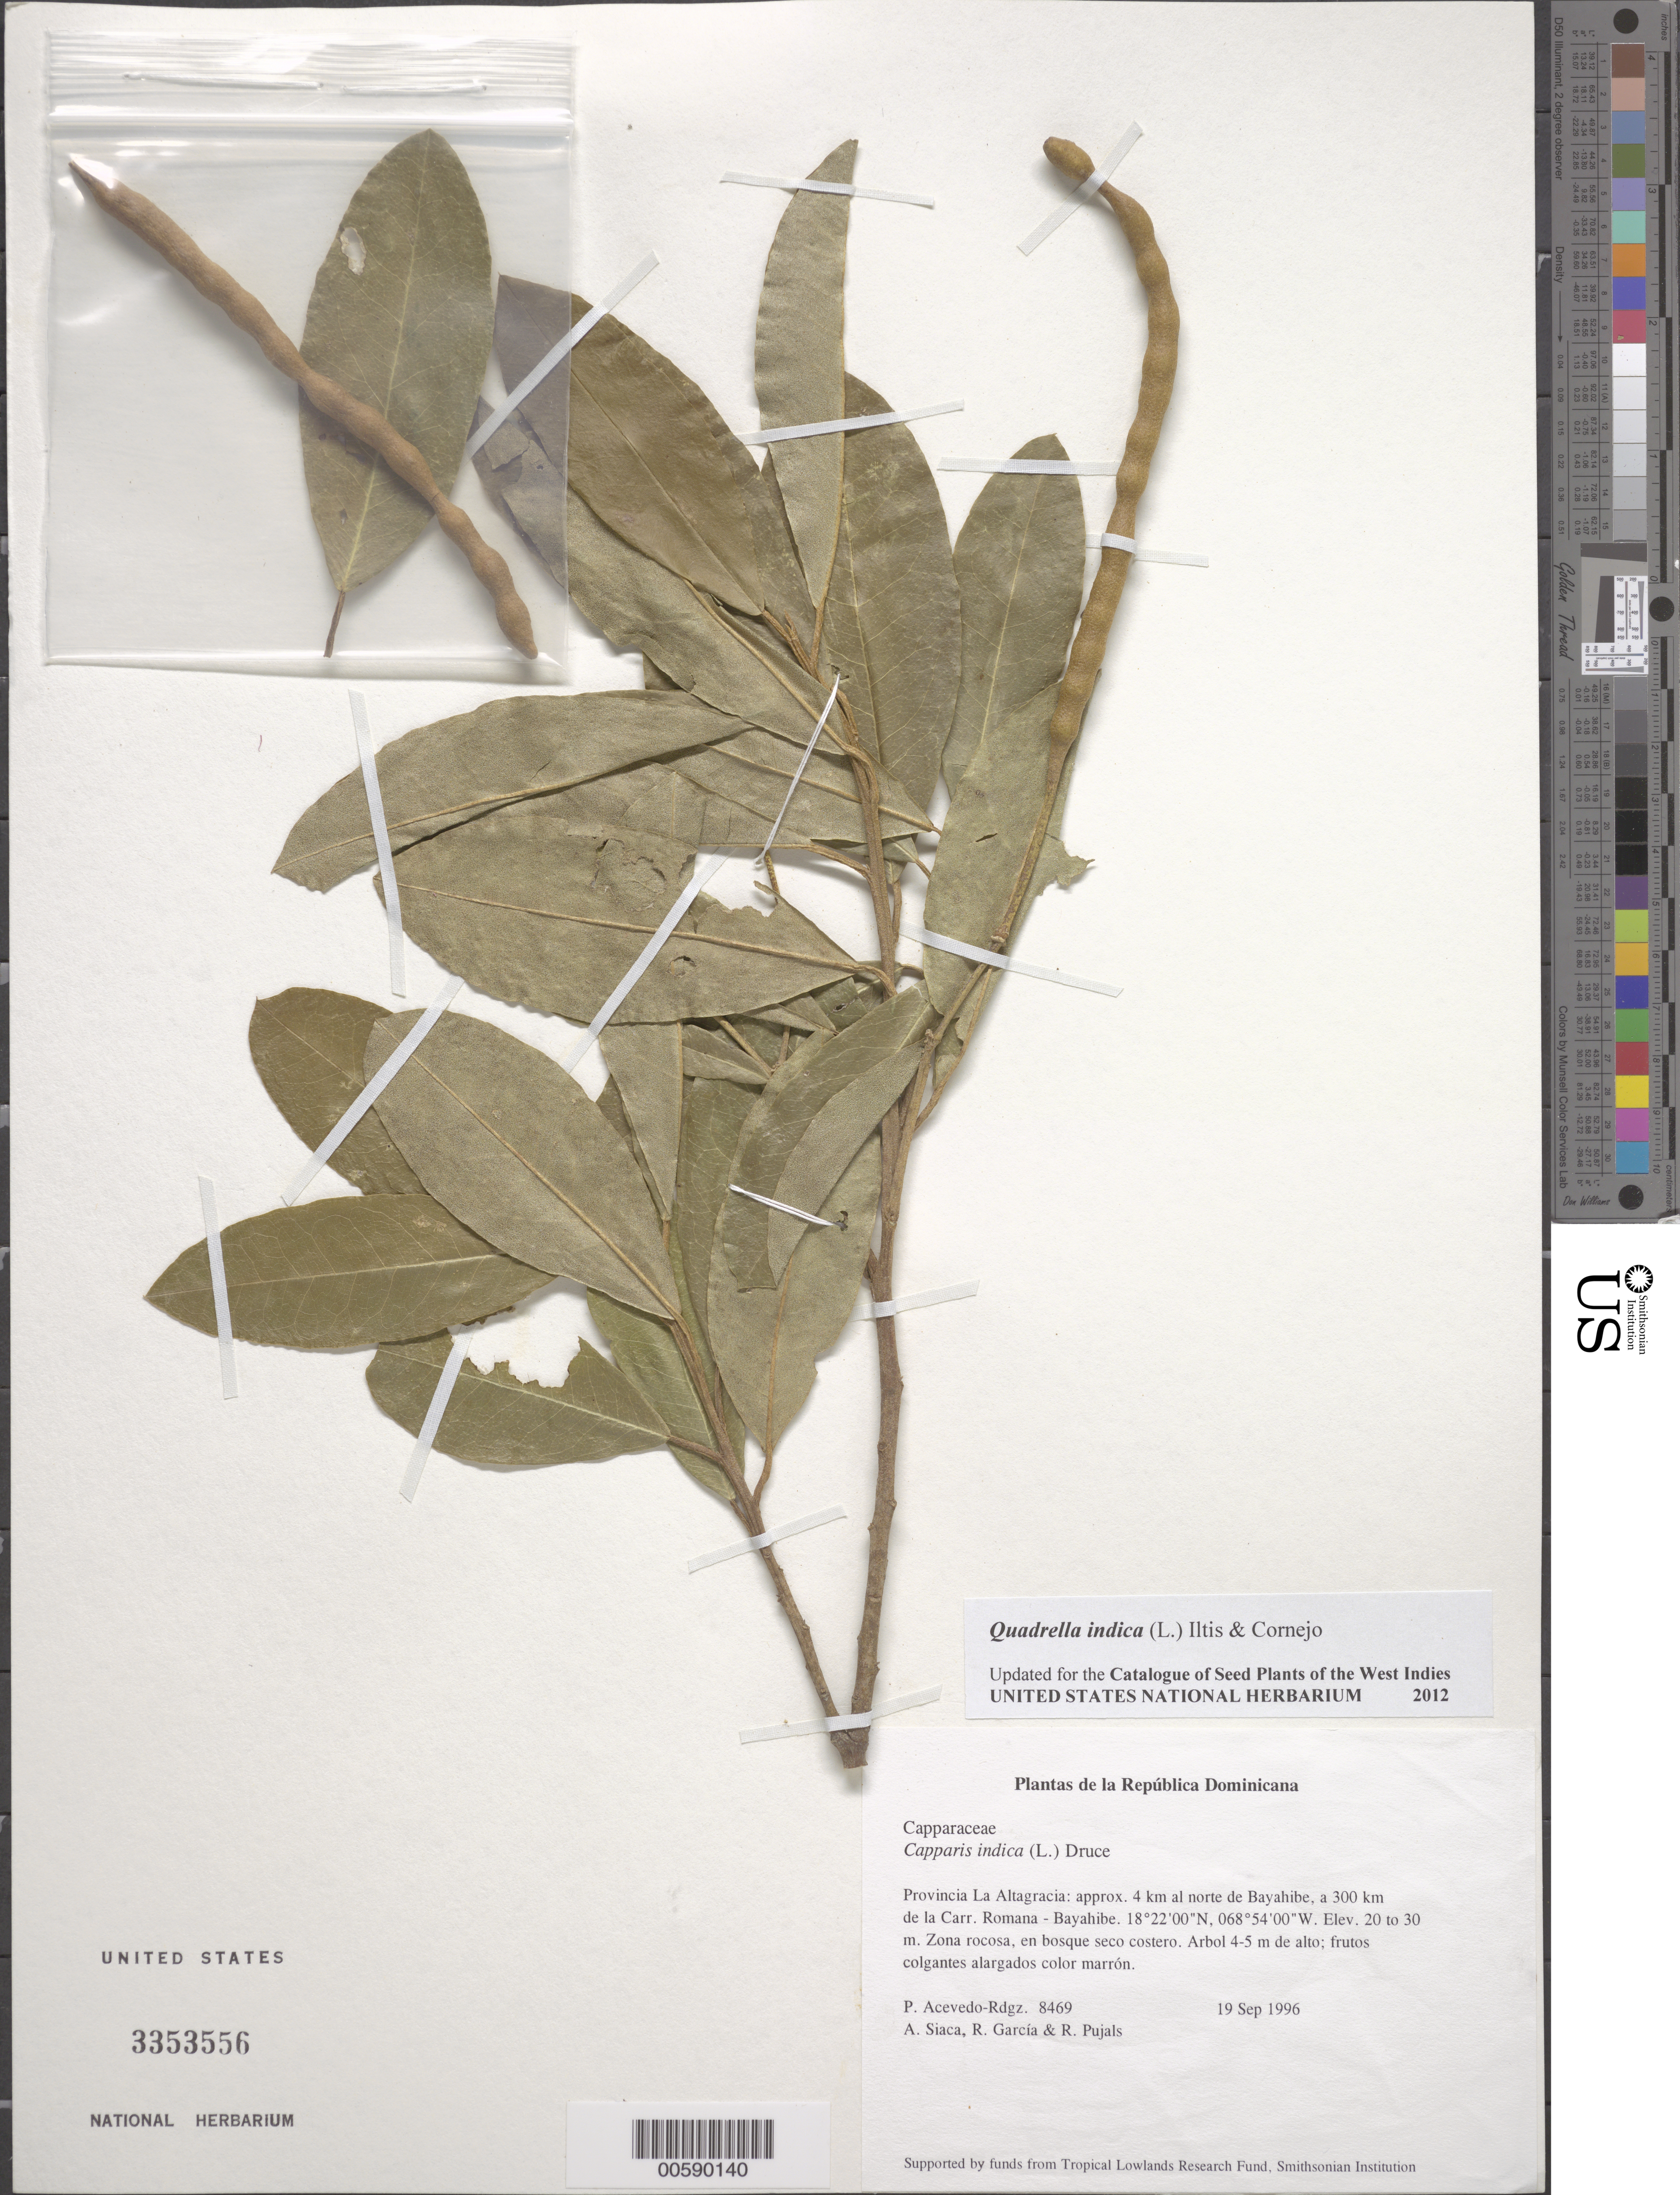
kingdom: Plantae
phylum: Tracheophyta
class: Magnoliopsida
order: Brassicales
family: Capparaceae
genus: Quadrella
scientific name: Quadrella indica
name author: (L.) Iltis & Cornejo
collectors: P. Acevedo-Rodr., A. Siaca, R. G. García & R. Pujals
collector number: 8469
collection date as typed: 19 Sep 1996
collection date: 1996-09-19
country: Dominican Republic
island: Hispaniola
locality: Provincia La Altagracia: approx. 4 km al norte de Bayahibe, a 300 km de la Carr. Romana - Bayahibe.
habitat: Zona rocosa, en bosqueseco costero.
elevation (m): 20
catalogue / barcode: US 3353556